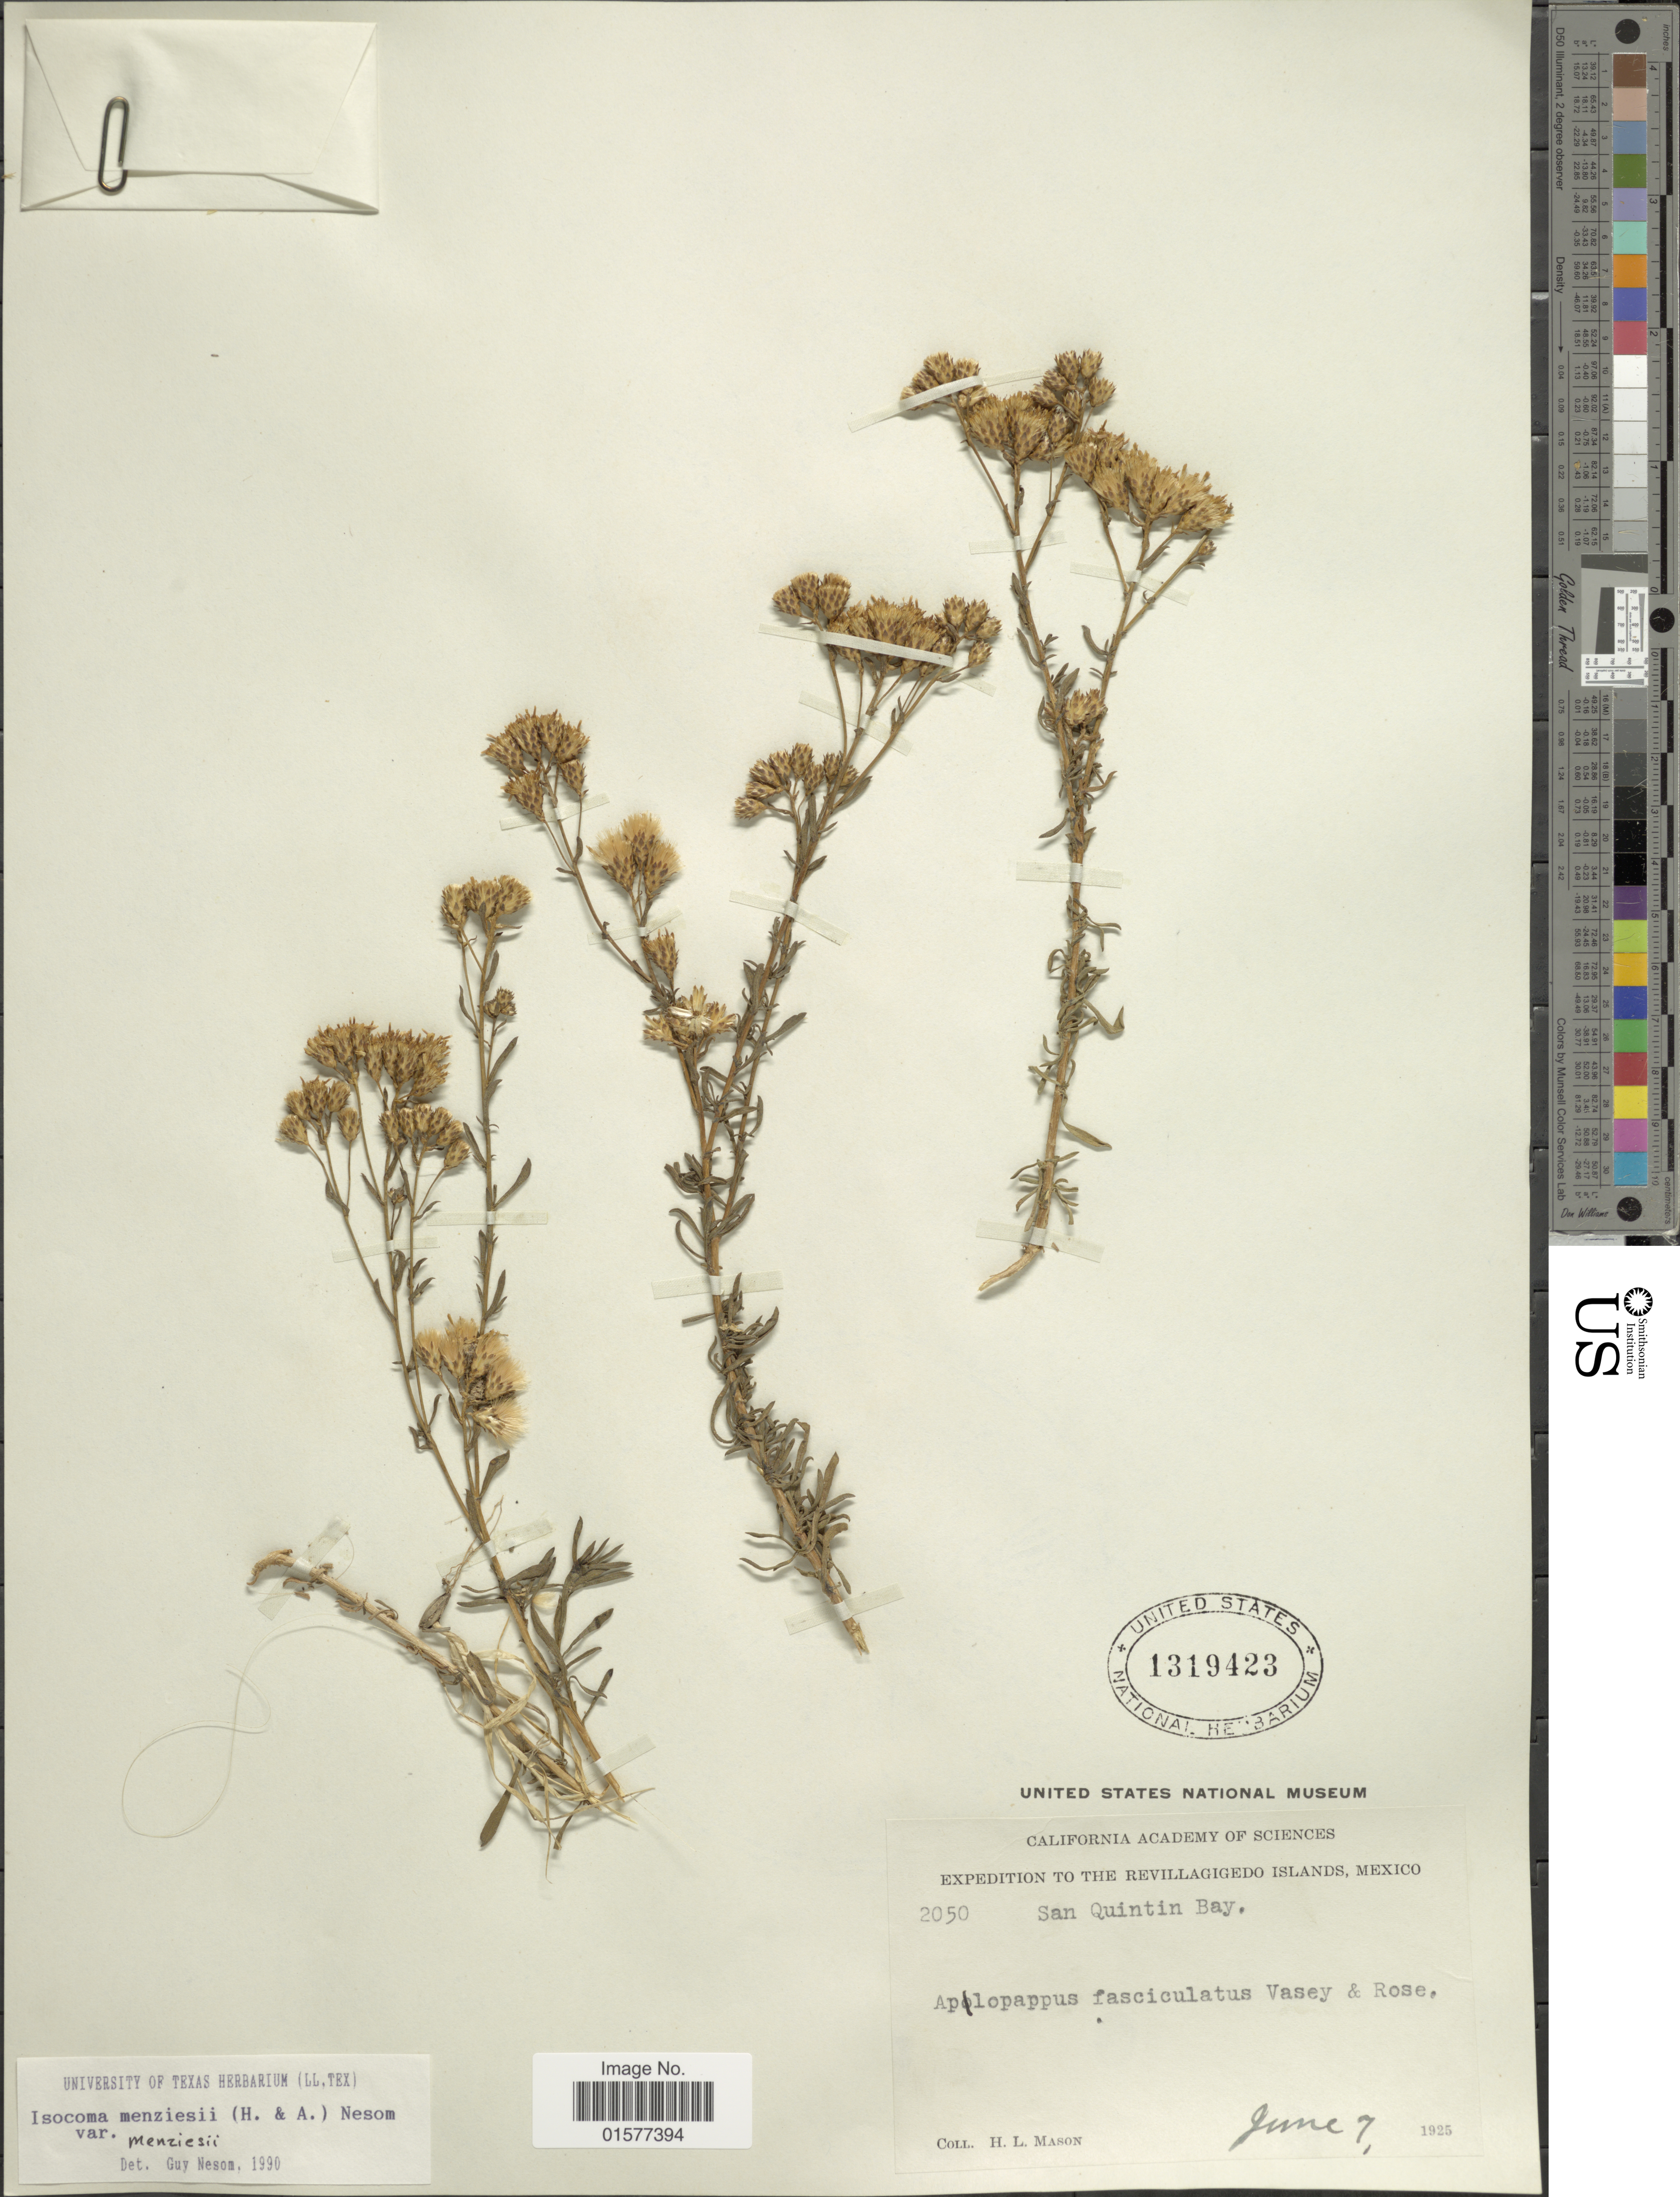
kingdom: Plantae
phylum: Tracheophyta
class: Magnoliopsida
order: Asterales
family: Asteraceae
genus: Isocoma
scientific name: Isocoma menziesii var. menziesii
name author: (Hook.) G.L. Nesom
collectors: H. L. Mason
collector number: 2050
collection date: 1925-06-07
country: Mexico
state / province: Colima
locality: The Revillagigedo Islands, Mexico, San Quintin Bay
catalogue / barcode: US 1319423